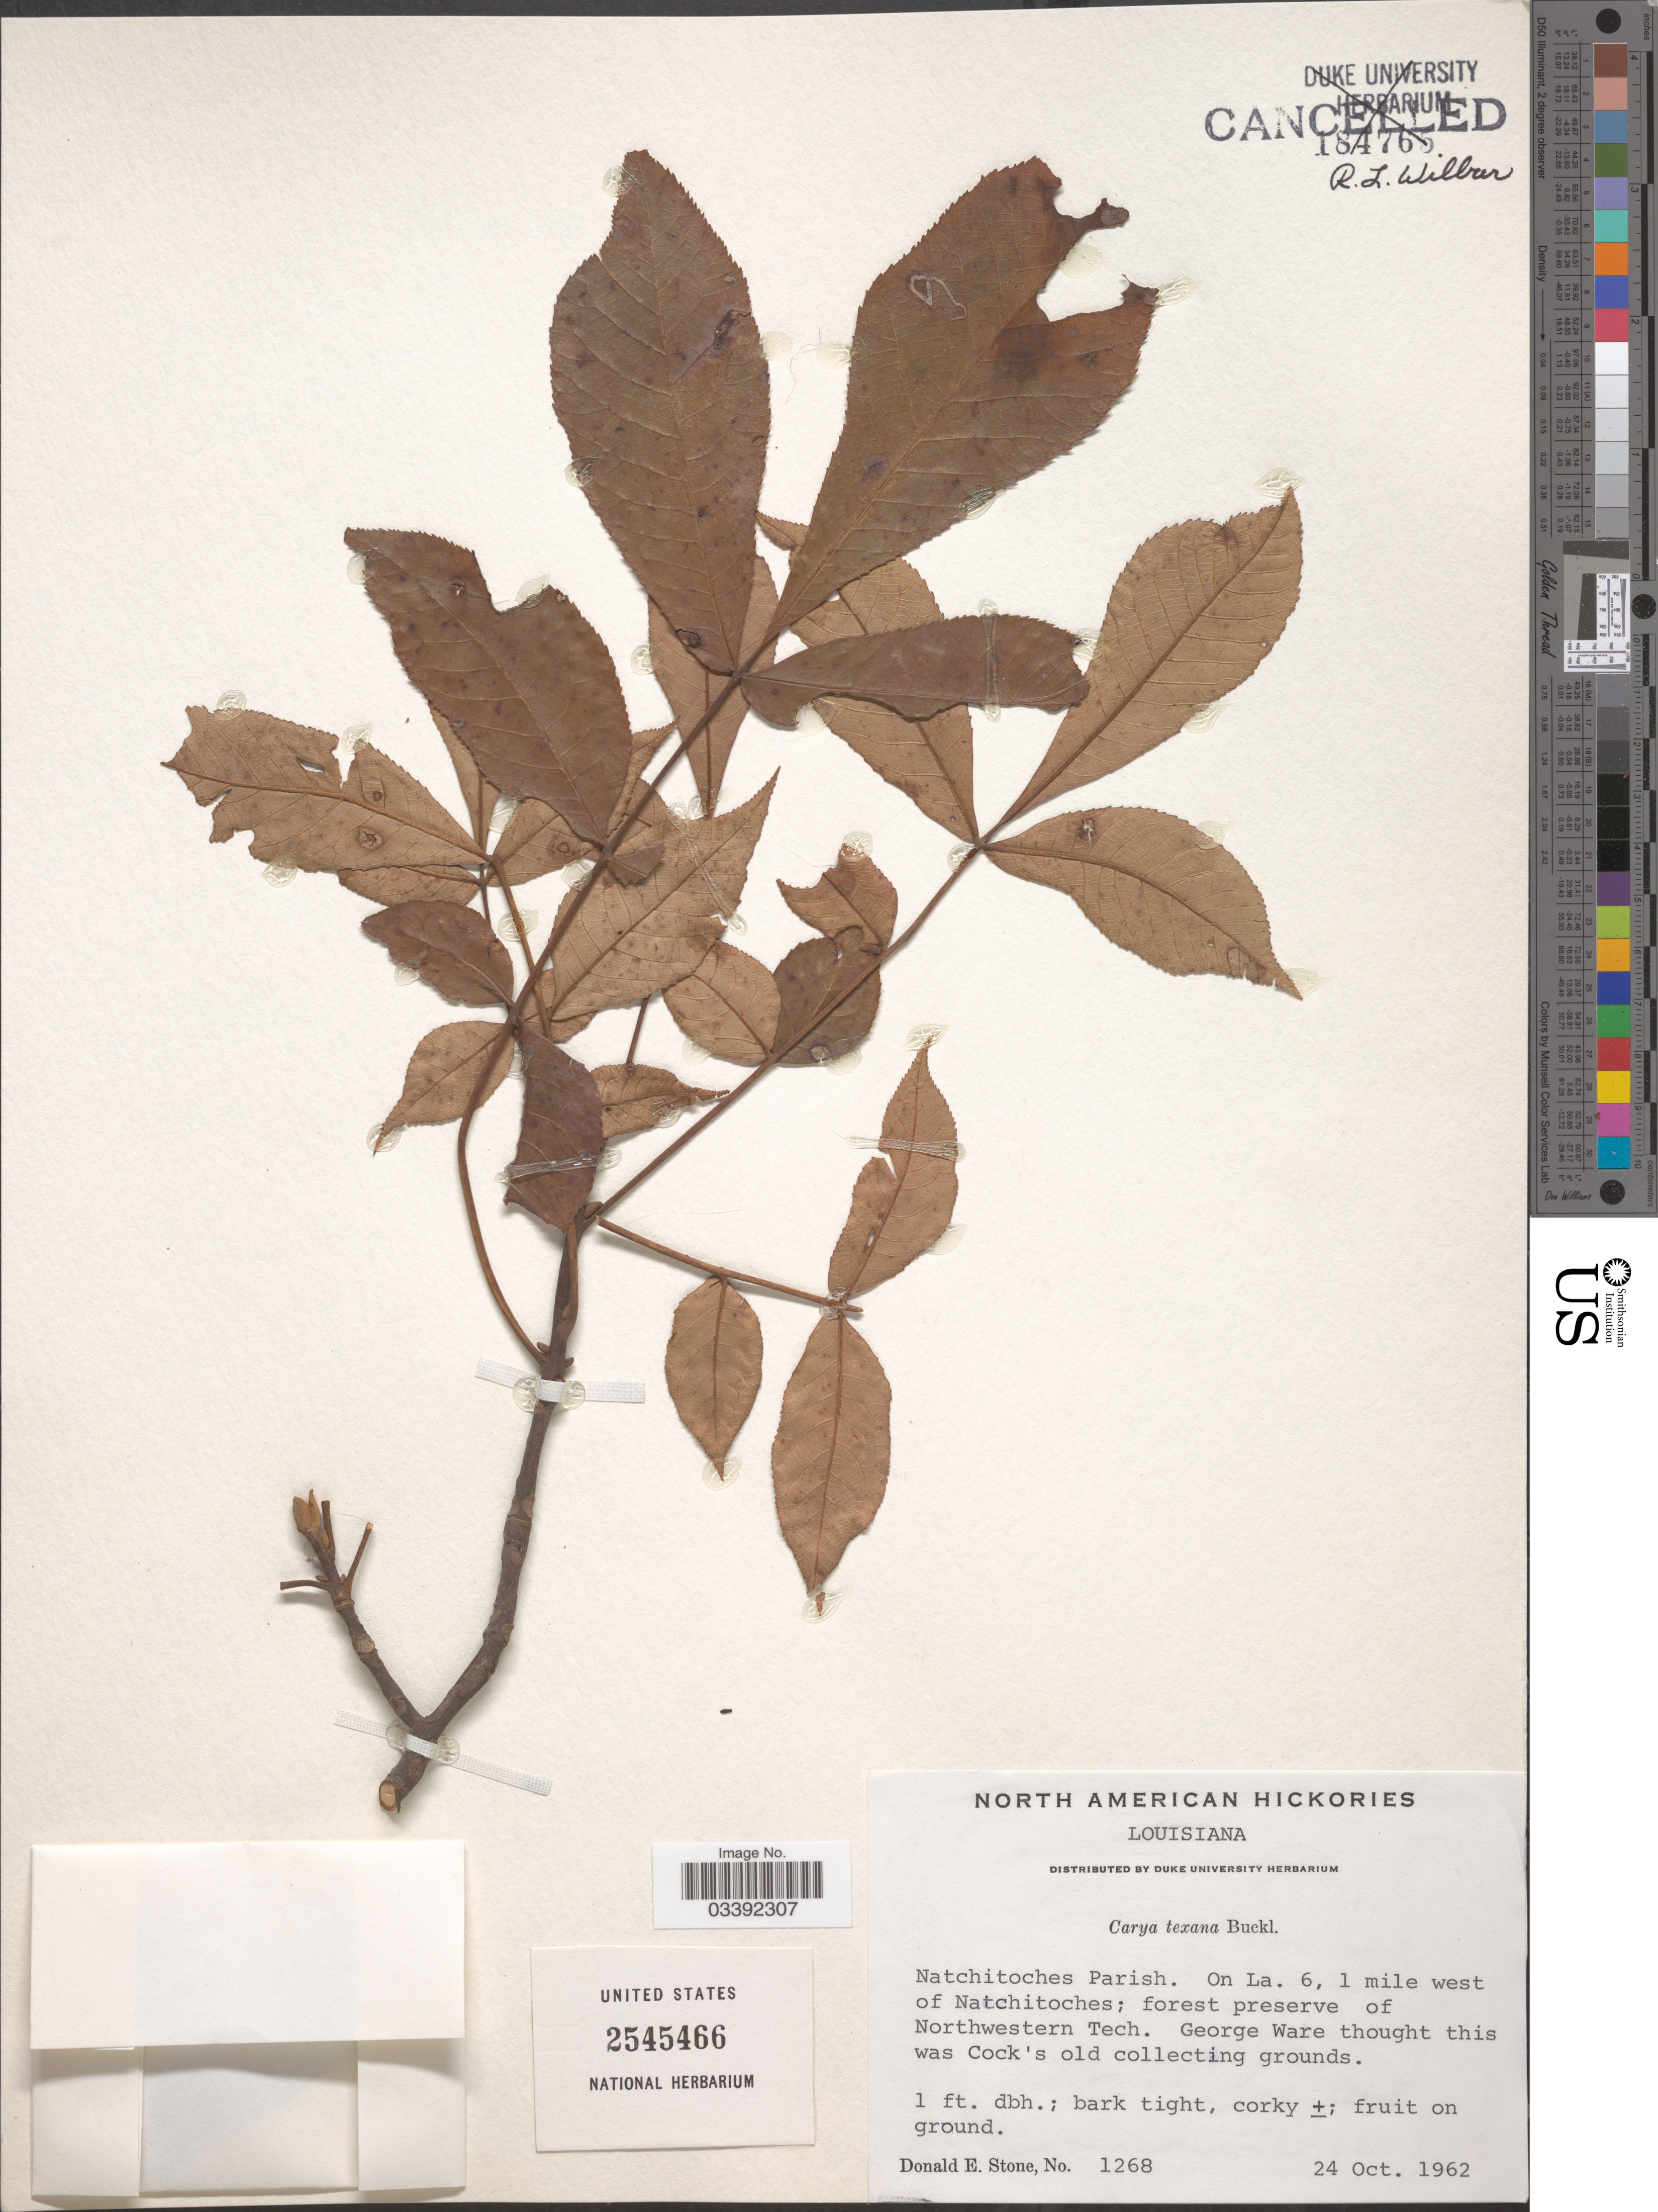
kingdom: Plantae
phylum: Tracheophyta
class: Magnoliopsida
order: Fagales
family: Juglandaceae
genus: Carya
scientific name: Carya texana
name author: Buckley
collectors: D. Stone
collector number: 1268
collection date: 1962-10-24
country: United States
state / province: Louisiana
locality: Natchitoches Parish. On La.6, 1 mile west of Natchitoches; forest preserve of Northwestern Tech.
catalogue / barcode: US 2545466